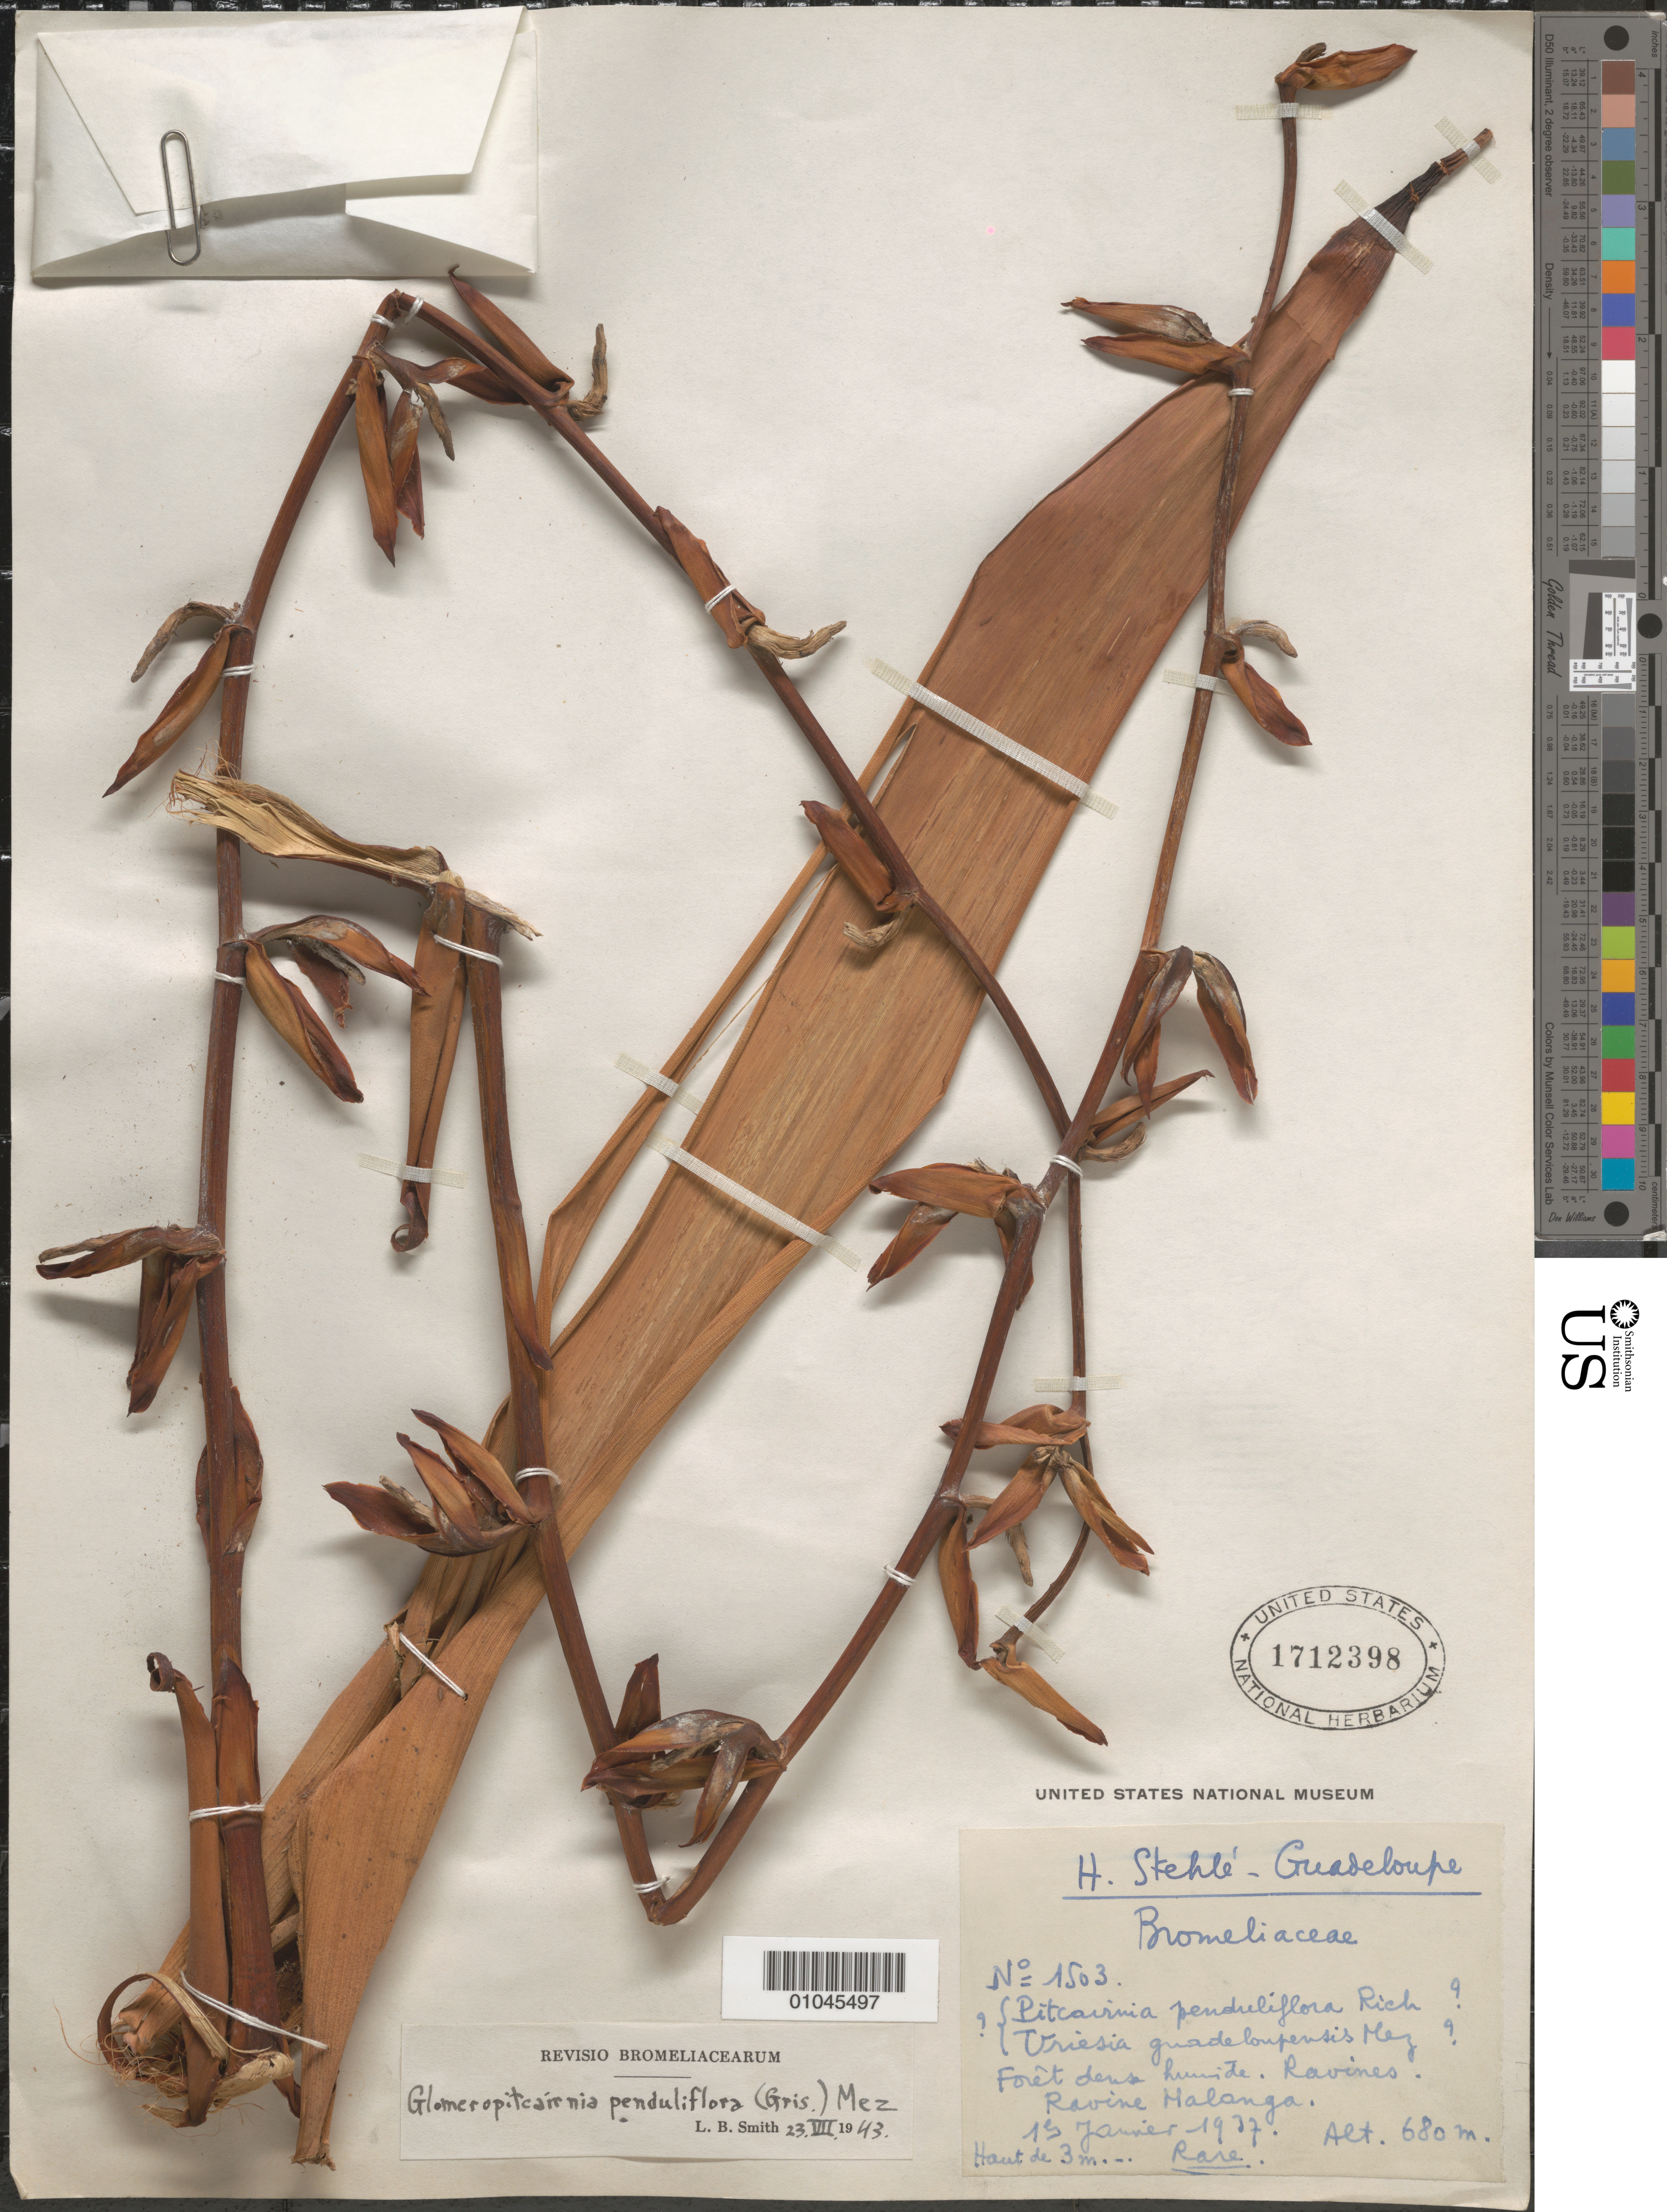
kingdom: Plantae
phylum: Tracheophyta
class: Liliopsida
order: Poales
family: Bromeliaceae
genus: Glomeropitcairnia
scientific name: Glomeropitcairnia penduliflora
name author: (Griseb.) Mez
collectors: H. Stehlé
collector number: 1503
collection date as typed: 15 Jan 1937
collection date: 1937-01-15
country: Guadeloupe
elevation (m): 680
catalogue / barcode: US 1712398